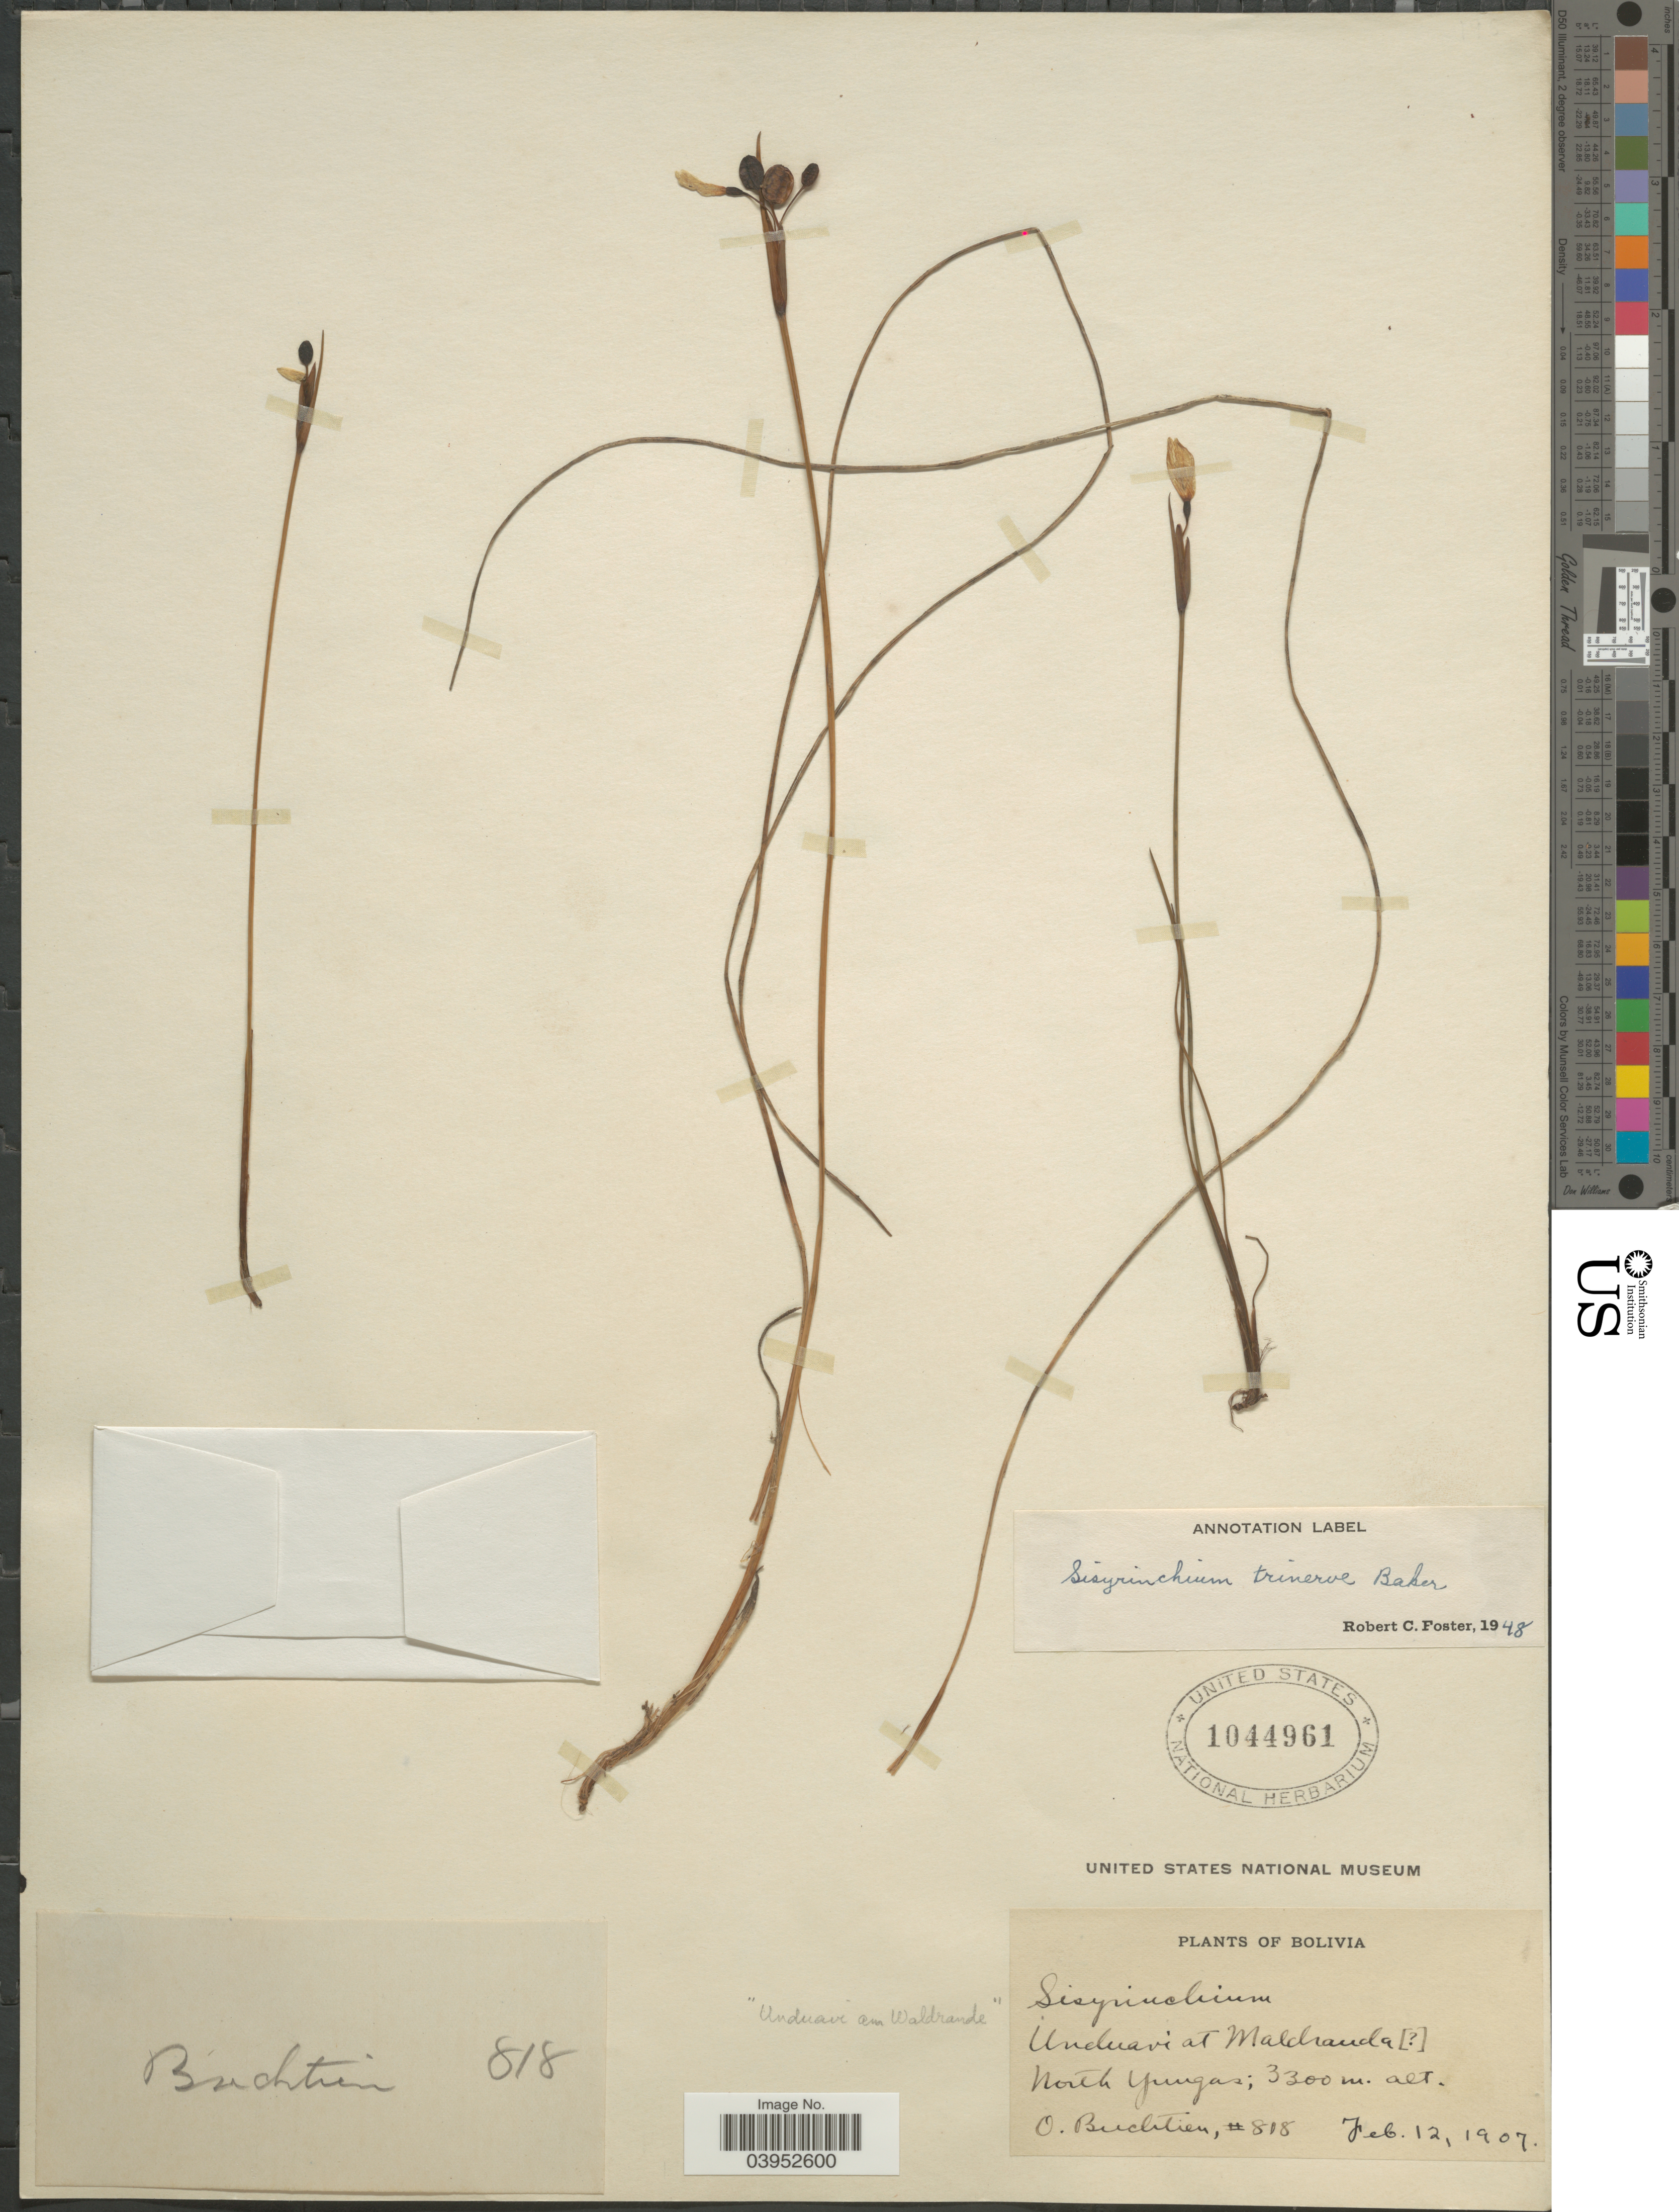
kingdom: Plantae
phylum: Tracheophyta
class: Liliopsida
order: Asparagales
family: Iridaceae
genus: Sisyrinchium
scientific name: Sisyrinchium trinerve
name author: Baker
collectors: O. Buchtien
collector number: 818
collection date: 1907-02-12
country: Bolivia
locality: Unduavi am Waldrande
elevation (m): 3300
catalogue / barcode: US 1044961